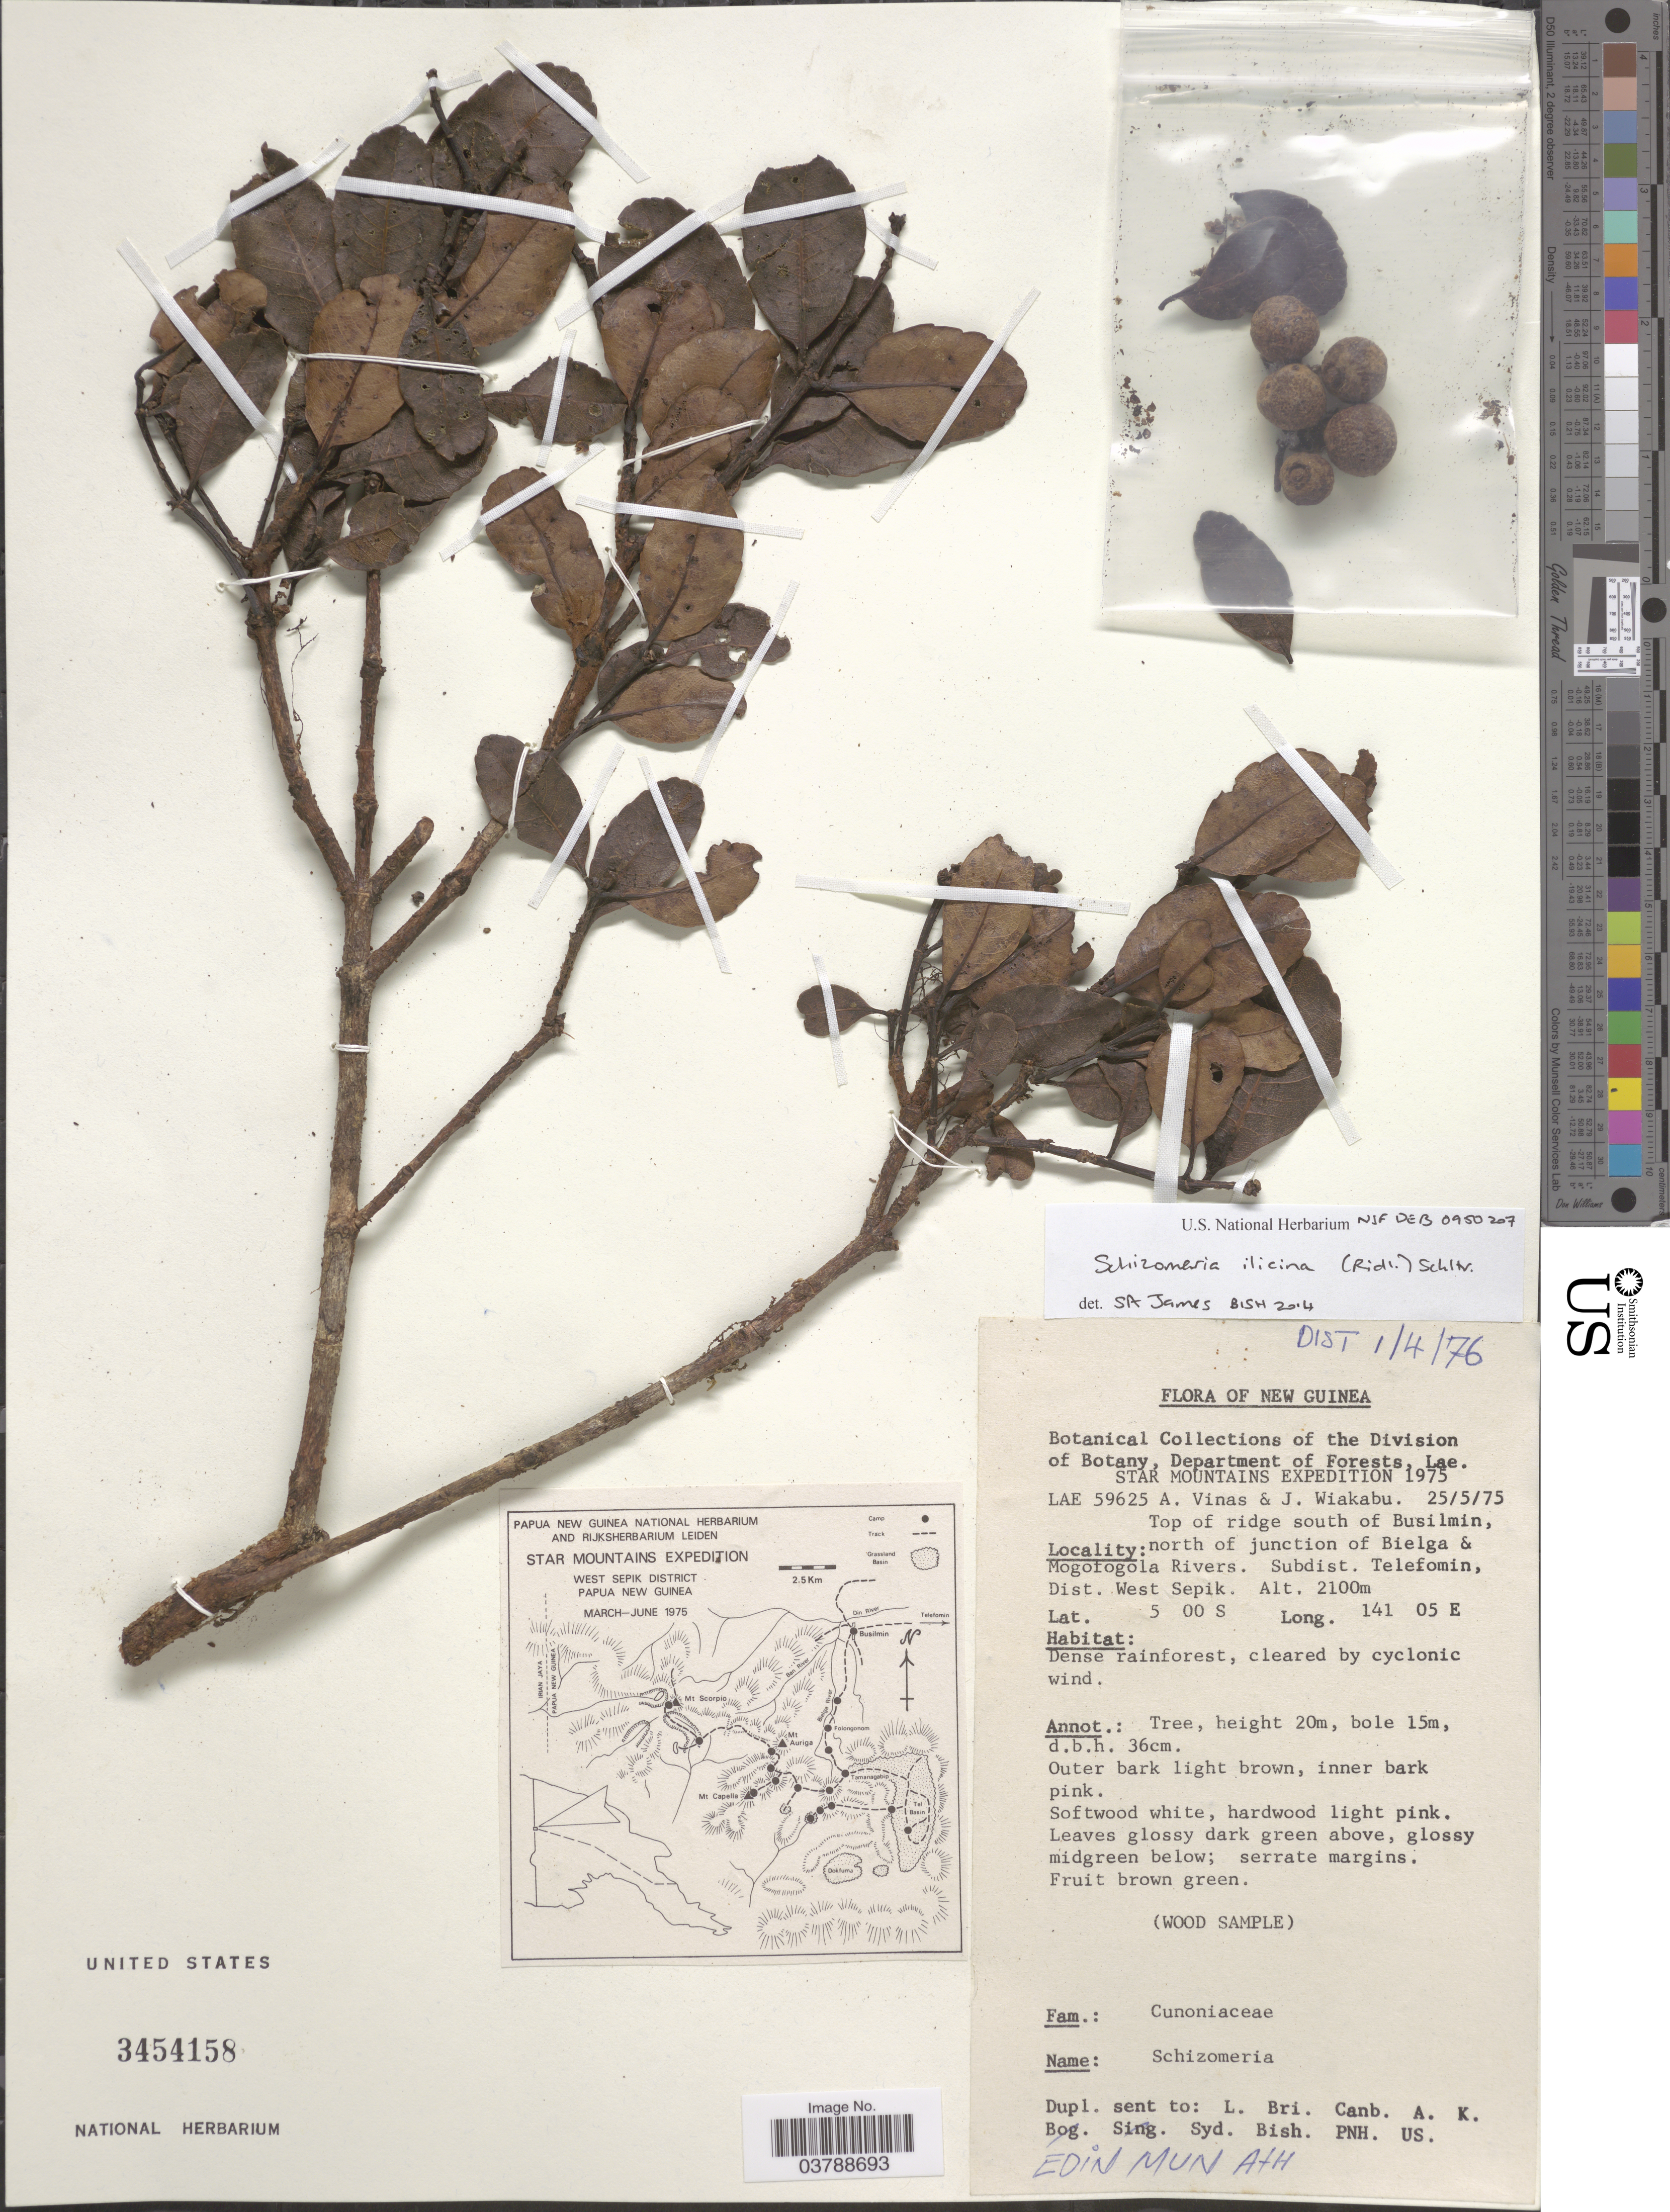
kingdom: Plantae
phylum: Tracheophyta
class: Magnoliopsida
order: Oxalidales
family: Cunoniaceae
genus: Schizomeria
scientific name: Schizomeria iliciana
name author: (Ridl.) Schltr.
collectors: A. Vinas & J. Wiakabu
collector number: LAE59625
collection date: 1975-05-25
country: Papua New Guinea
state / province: Sandaun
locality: Star Mountains. New Guinea. Top of ridge south of Busilmin, north of junction of Bielga & Mogofogola Rivers. Subdist. Telefomin, Dist. West Sepik.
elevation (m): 2100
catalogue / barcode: US 3454158